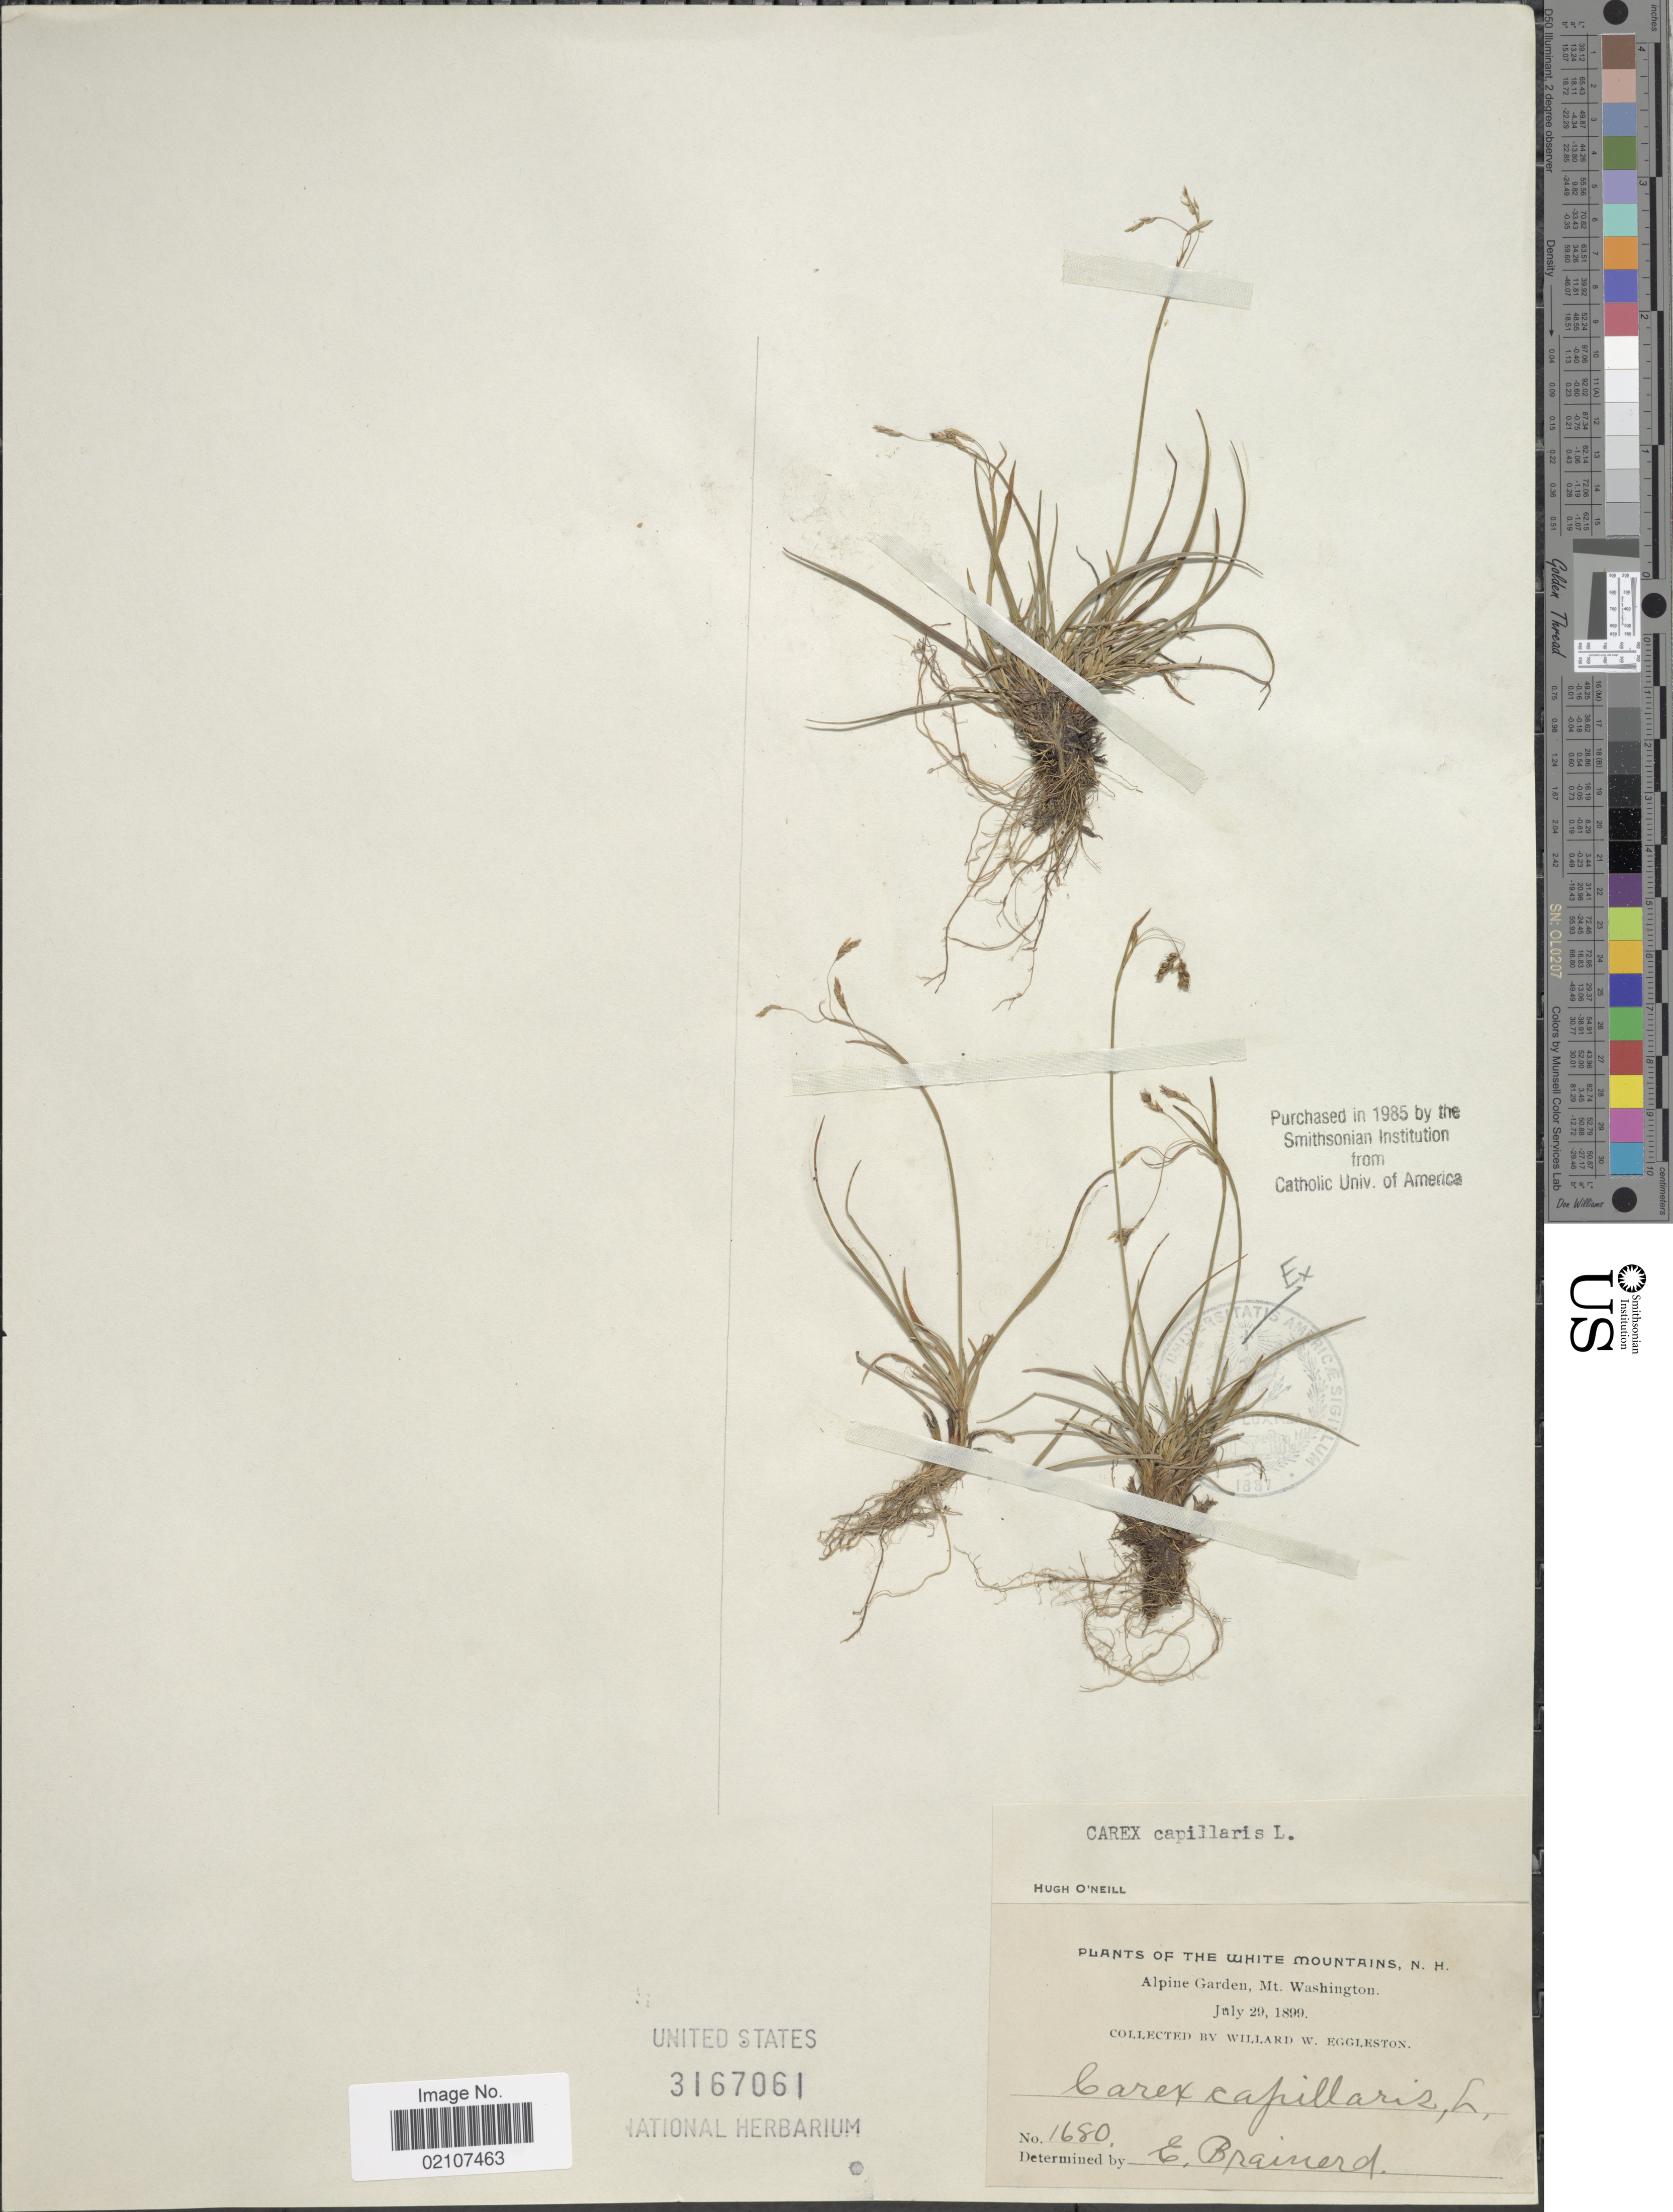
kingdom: Plantae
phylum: Tracheophyta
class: Liliopsida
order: Poales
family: Cyperaceae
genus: Carex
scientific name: Carex capillaris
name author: L.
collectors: W. W. Eggleston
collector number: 1680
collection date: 1899-07-29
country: United States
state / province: Washington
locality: The White Mountains, N.H., Alpine Garden, Mt Washington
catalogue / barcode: US 3167061